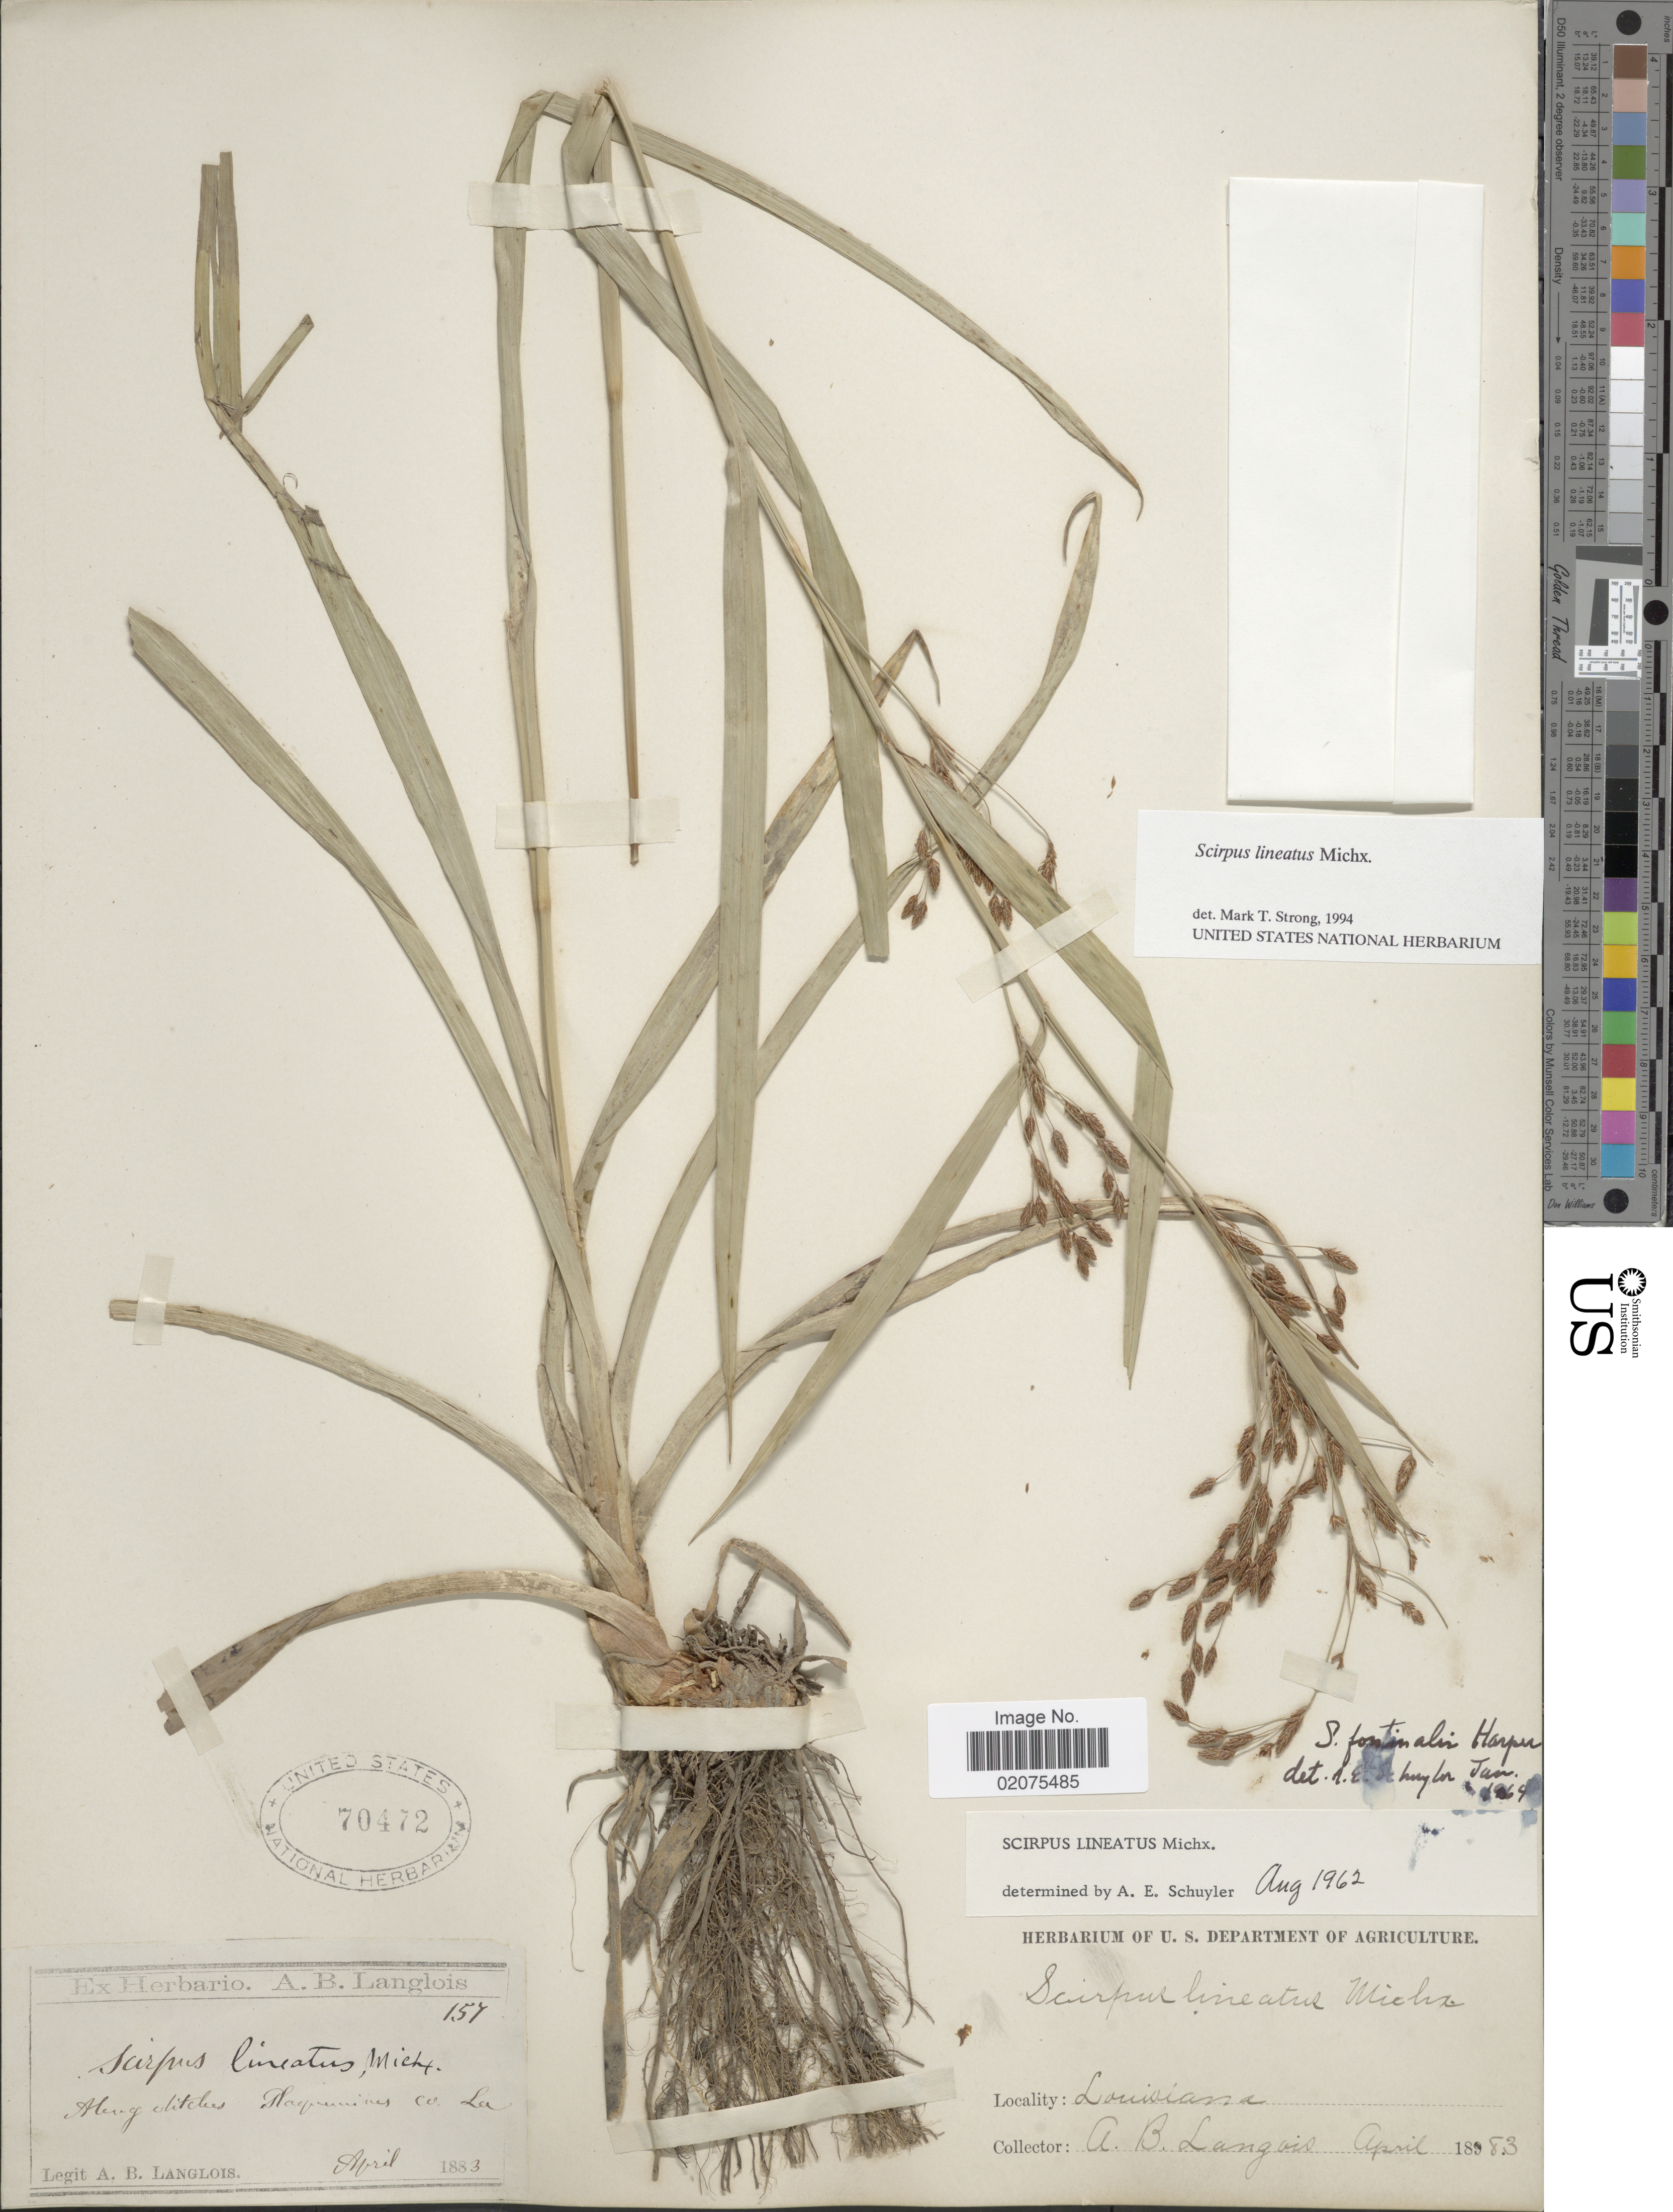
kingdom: Plantae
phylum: Tracheophyta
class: Liliopsida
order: Poales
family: Cyperaceae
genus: Scirpus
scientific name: Scirpus lineatus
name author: Michx.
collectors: A. Langlois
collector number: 157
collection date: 1883-04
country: United States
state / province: Louisiana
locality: Along ditches. Plaquemines Co, Lo.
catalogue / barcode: US 70472